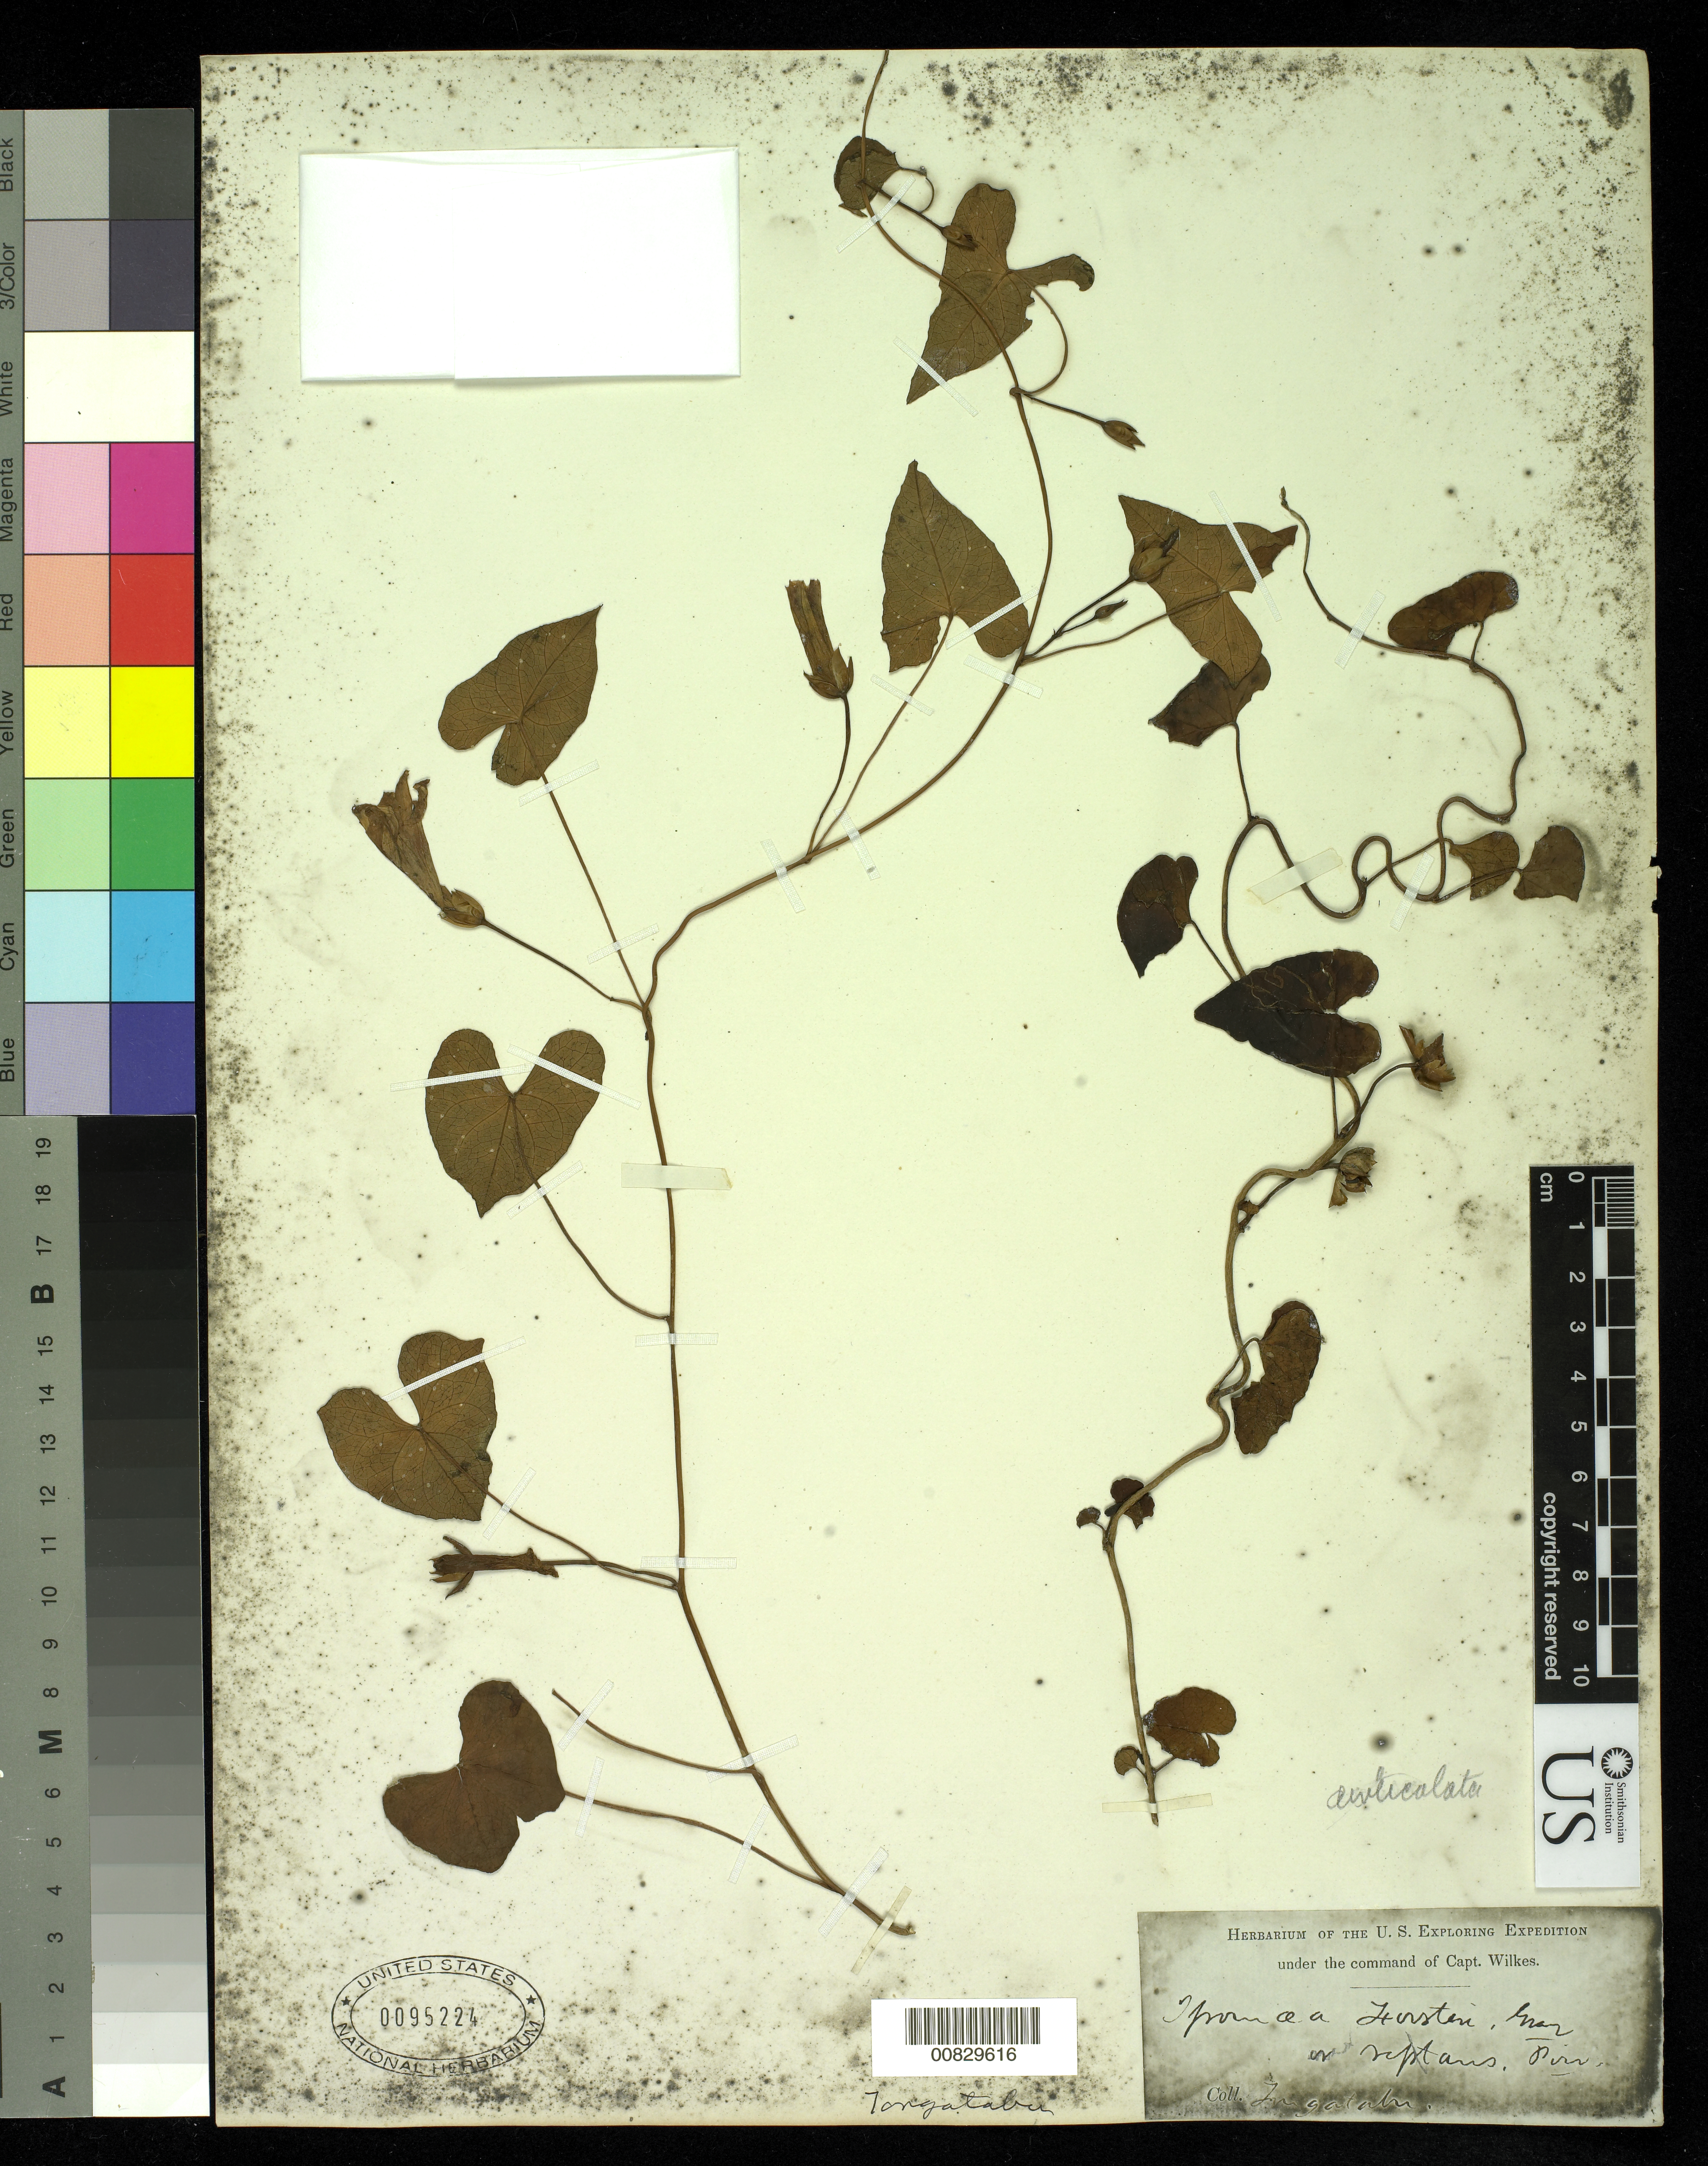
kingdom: Plantae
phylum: Tracheophyta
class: Magnoliopsida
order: Solanales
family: Convolvulaceae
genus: Ipomoea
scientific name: Ipomoea indica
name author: (Burm.) Merr.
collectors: Wilkes Explor. Exped.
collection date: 1838/1842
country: Tonga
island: Tongatapu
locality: Tongatapu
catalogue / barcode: US 95224